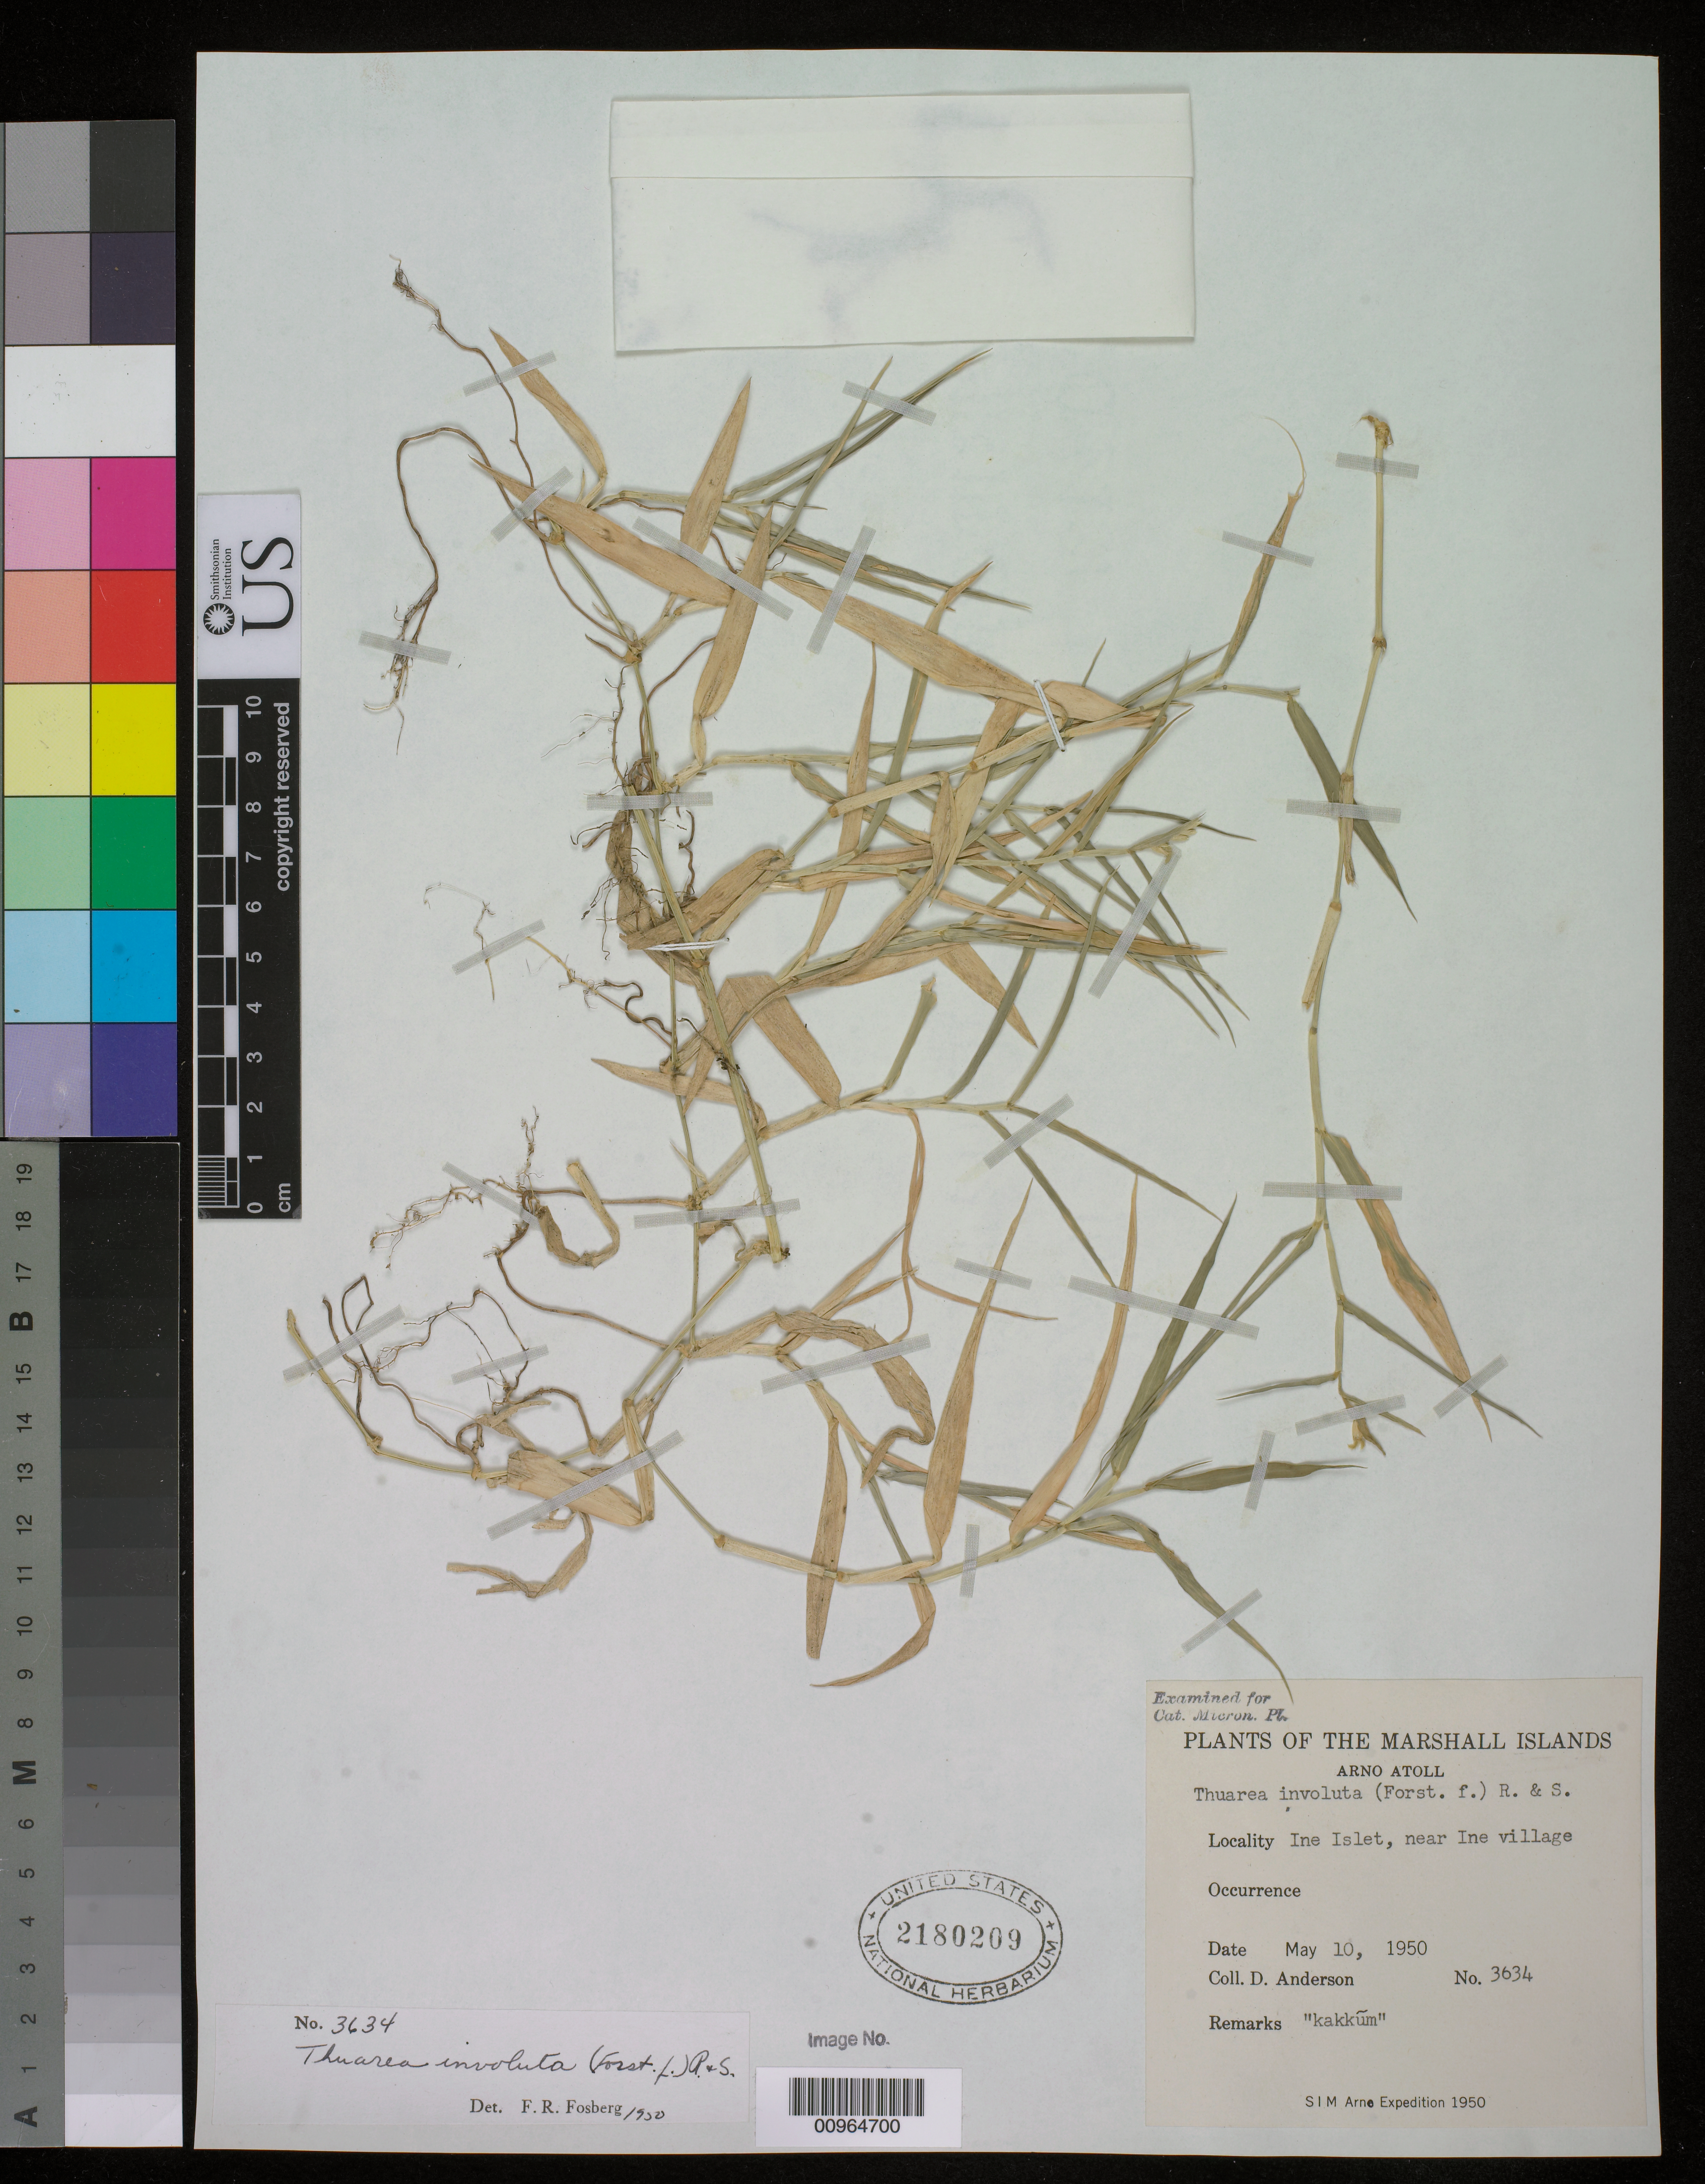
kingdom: Plantae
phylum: Tracheophyta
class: Liliopsida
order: Poales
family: Poaceae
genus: Thuarea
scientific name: Thuarea involuta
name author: (G. Forst.) R. Br. ex Sm.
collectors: D. Anderson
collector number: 3634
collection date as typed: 10 May 1950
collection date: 1950-05-10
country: Marshall Islands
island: Arno Atoll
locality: Ine Islet, near Ine village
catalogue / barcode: US 2180209